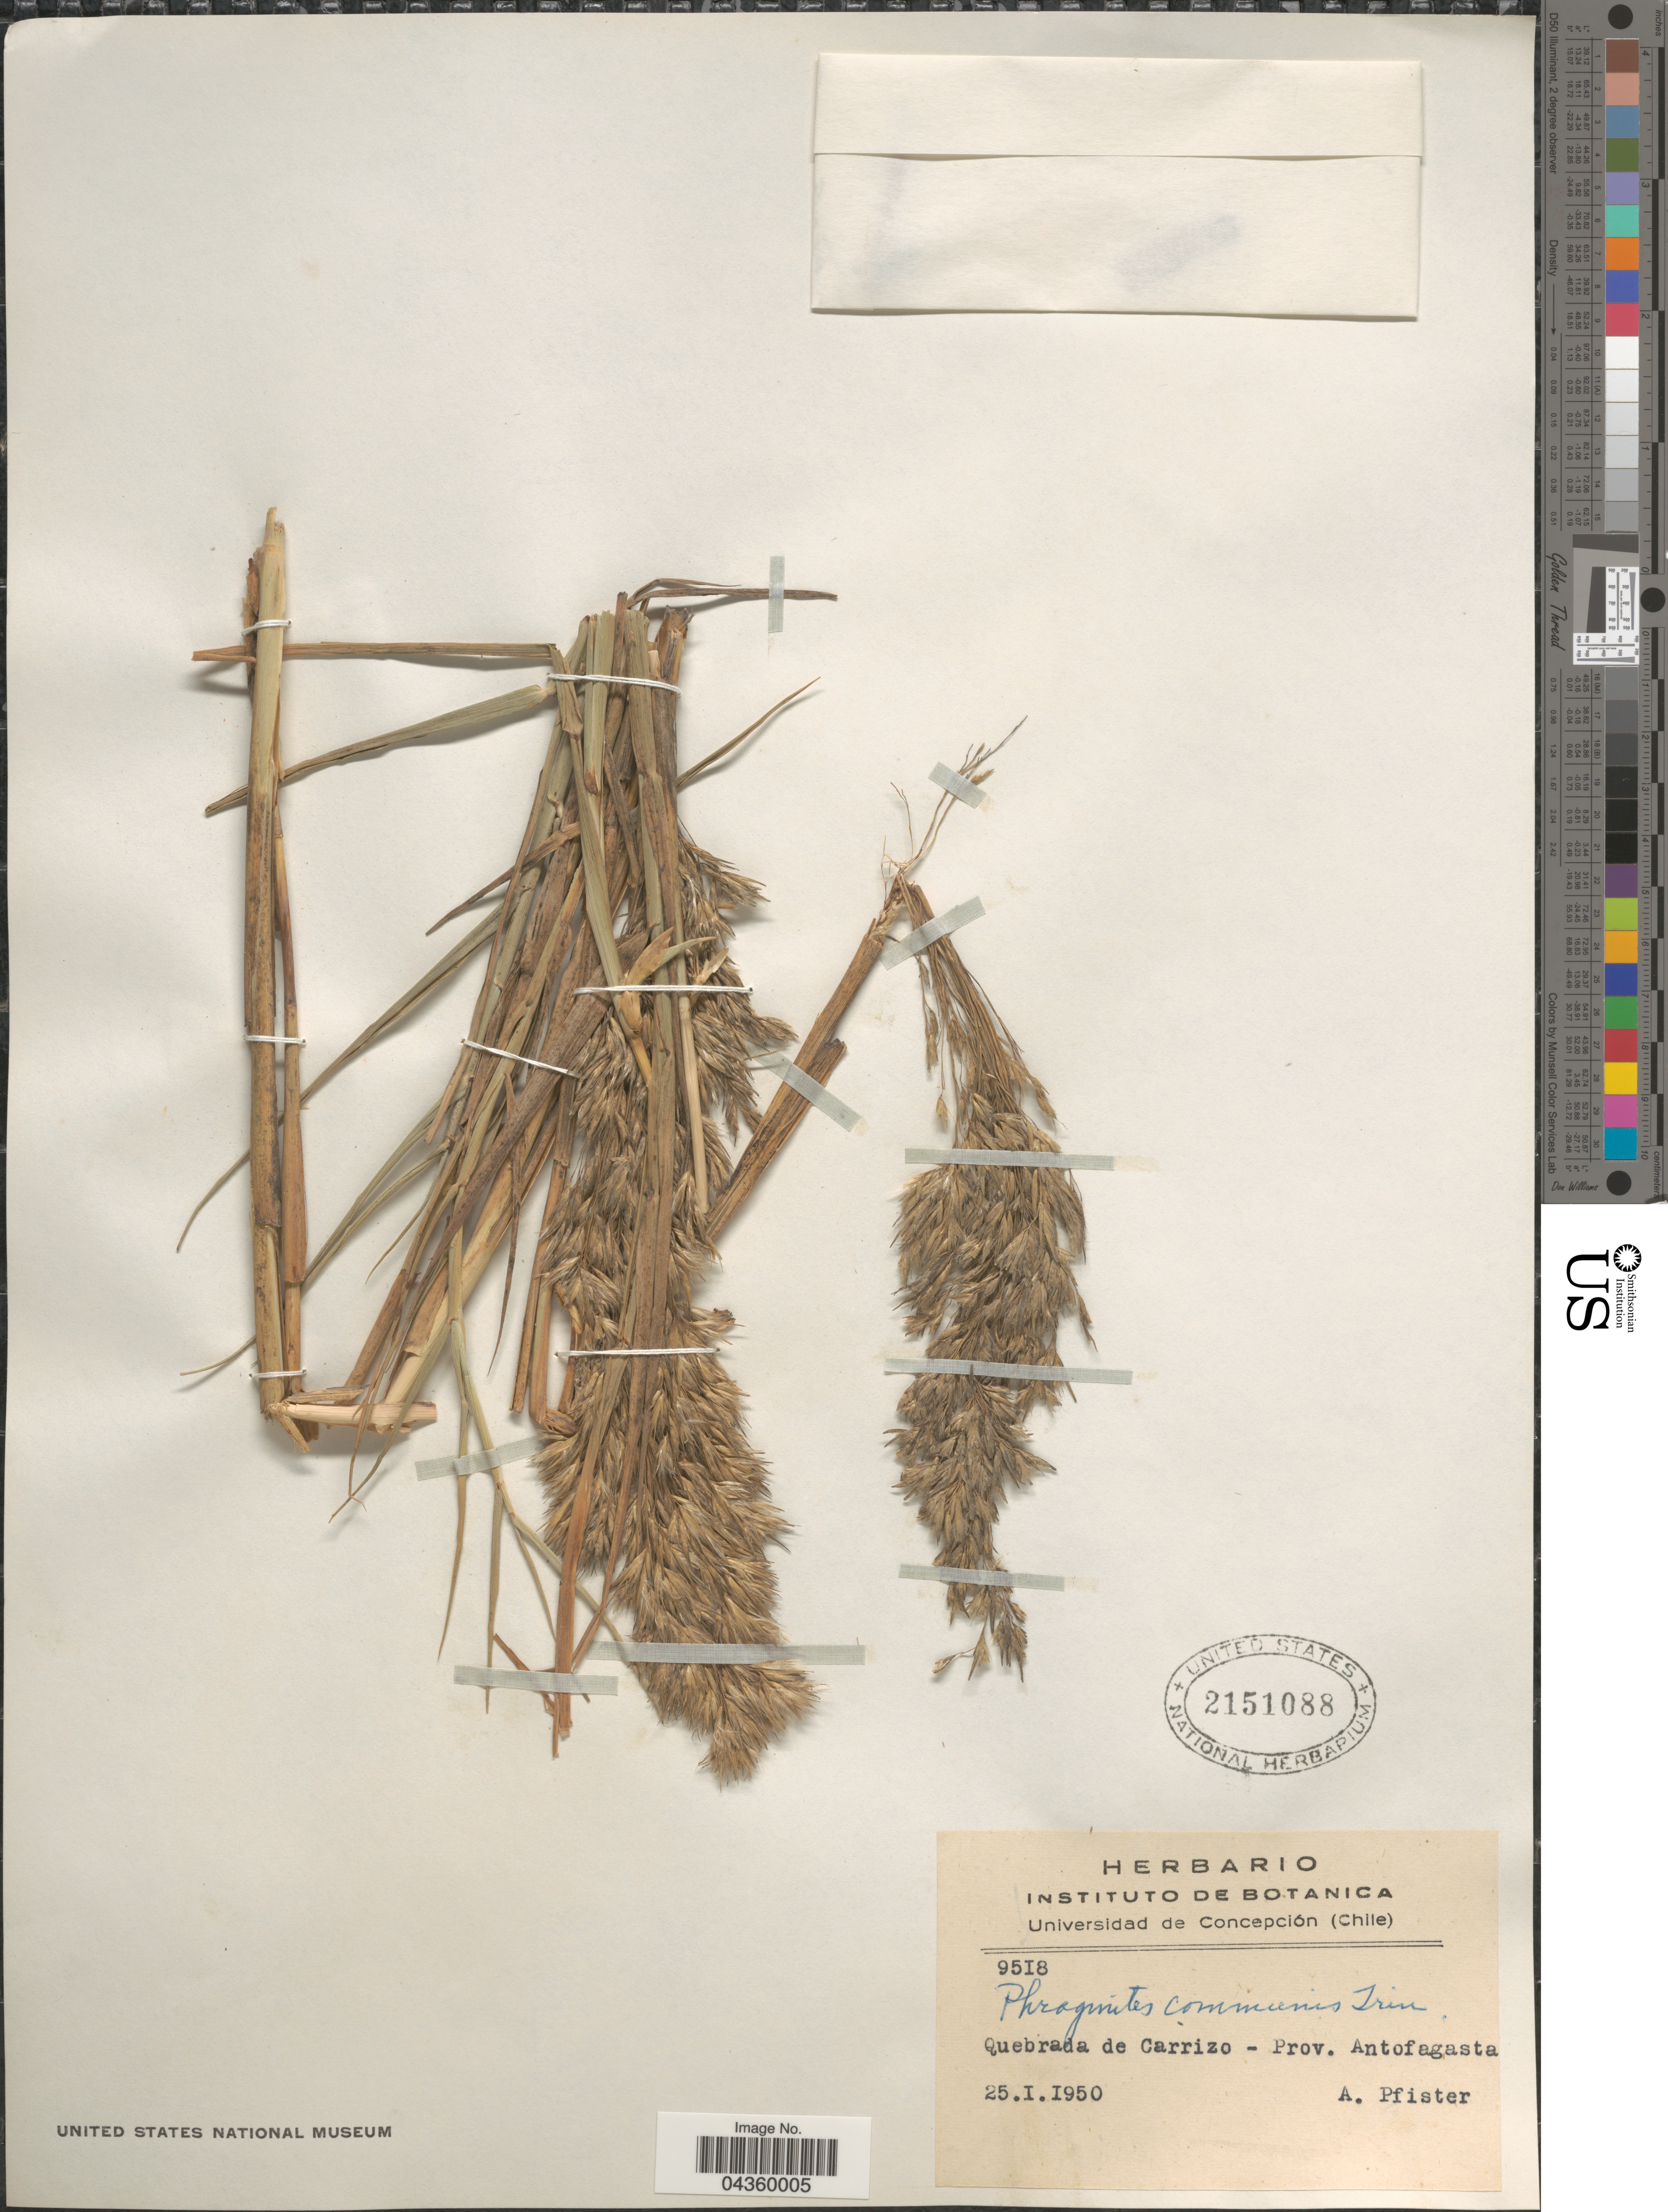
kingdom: Plantae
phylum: Tracheophyta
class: Liliopsida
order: Poales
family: Poaceae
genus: Phragmites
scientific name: Phragmites australis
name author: (Cav.) Trin. ex Steud.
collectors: A. Pfister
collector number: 9518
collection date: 1950-01-25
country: Chile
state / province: Antofagasta (II)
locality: Quebrada de Carrizo- Prov. Antofagasta.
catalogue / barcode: US 2151088